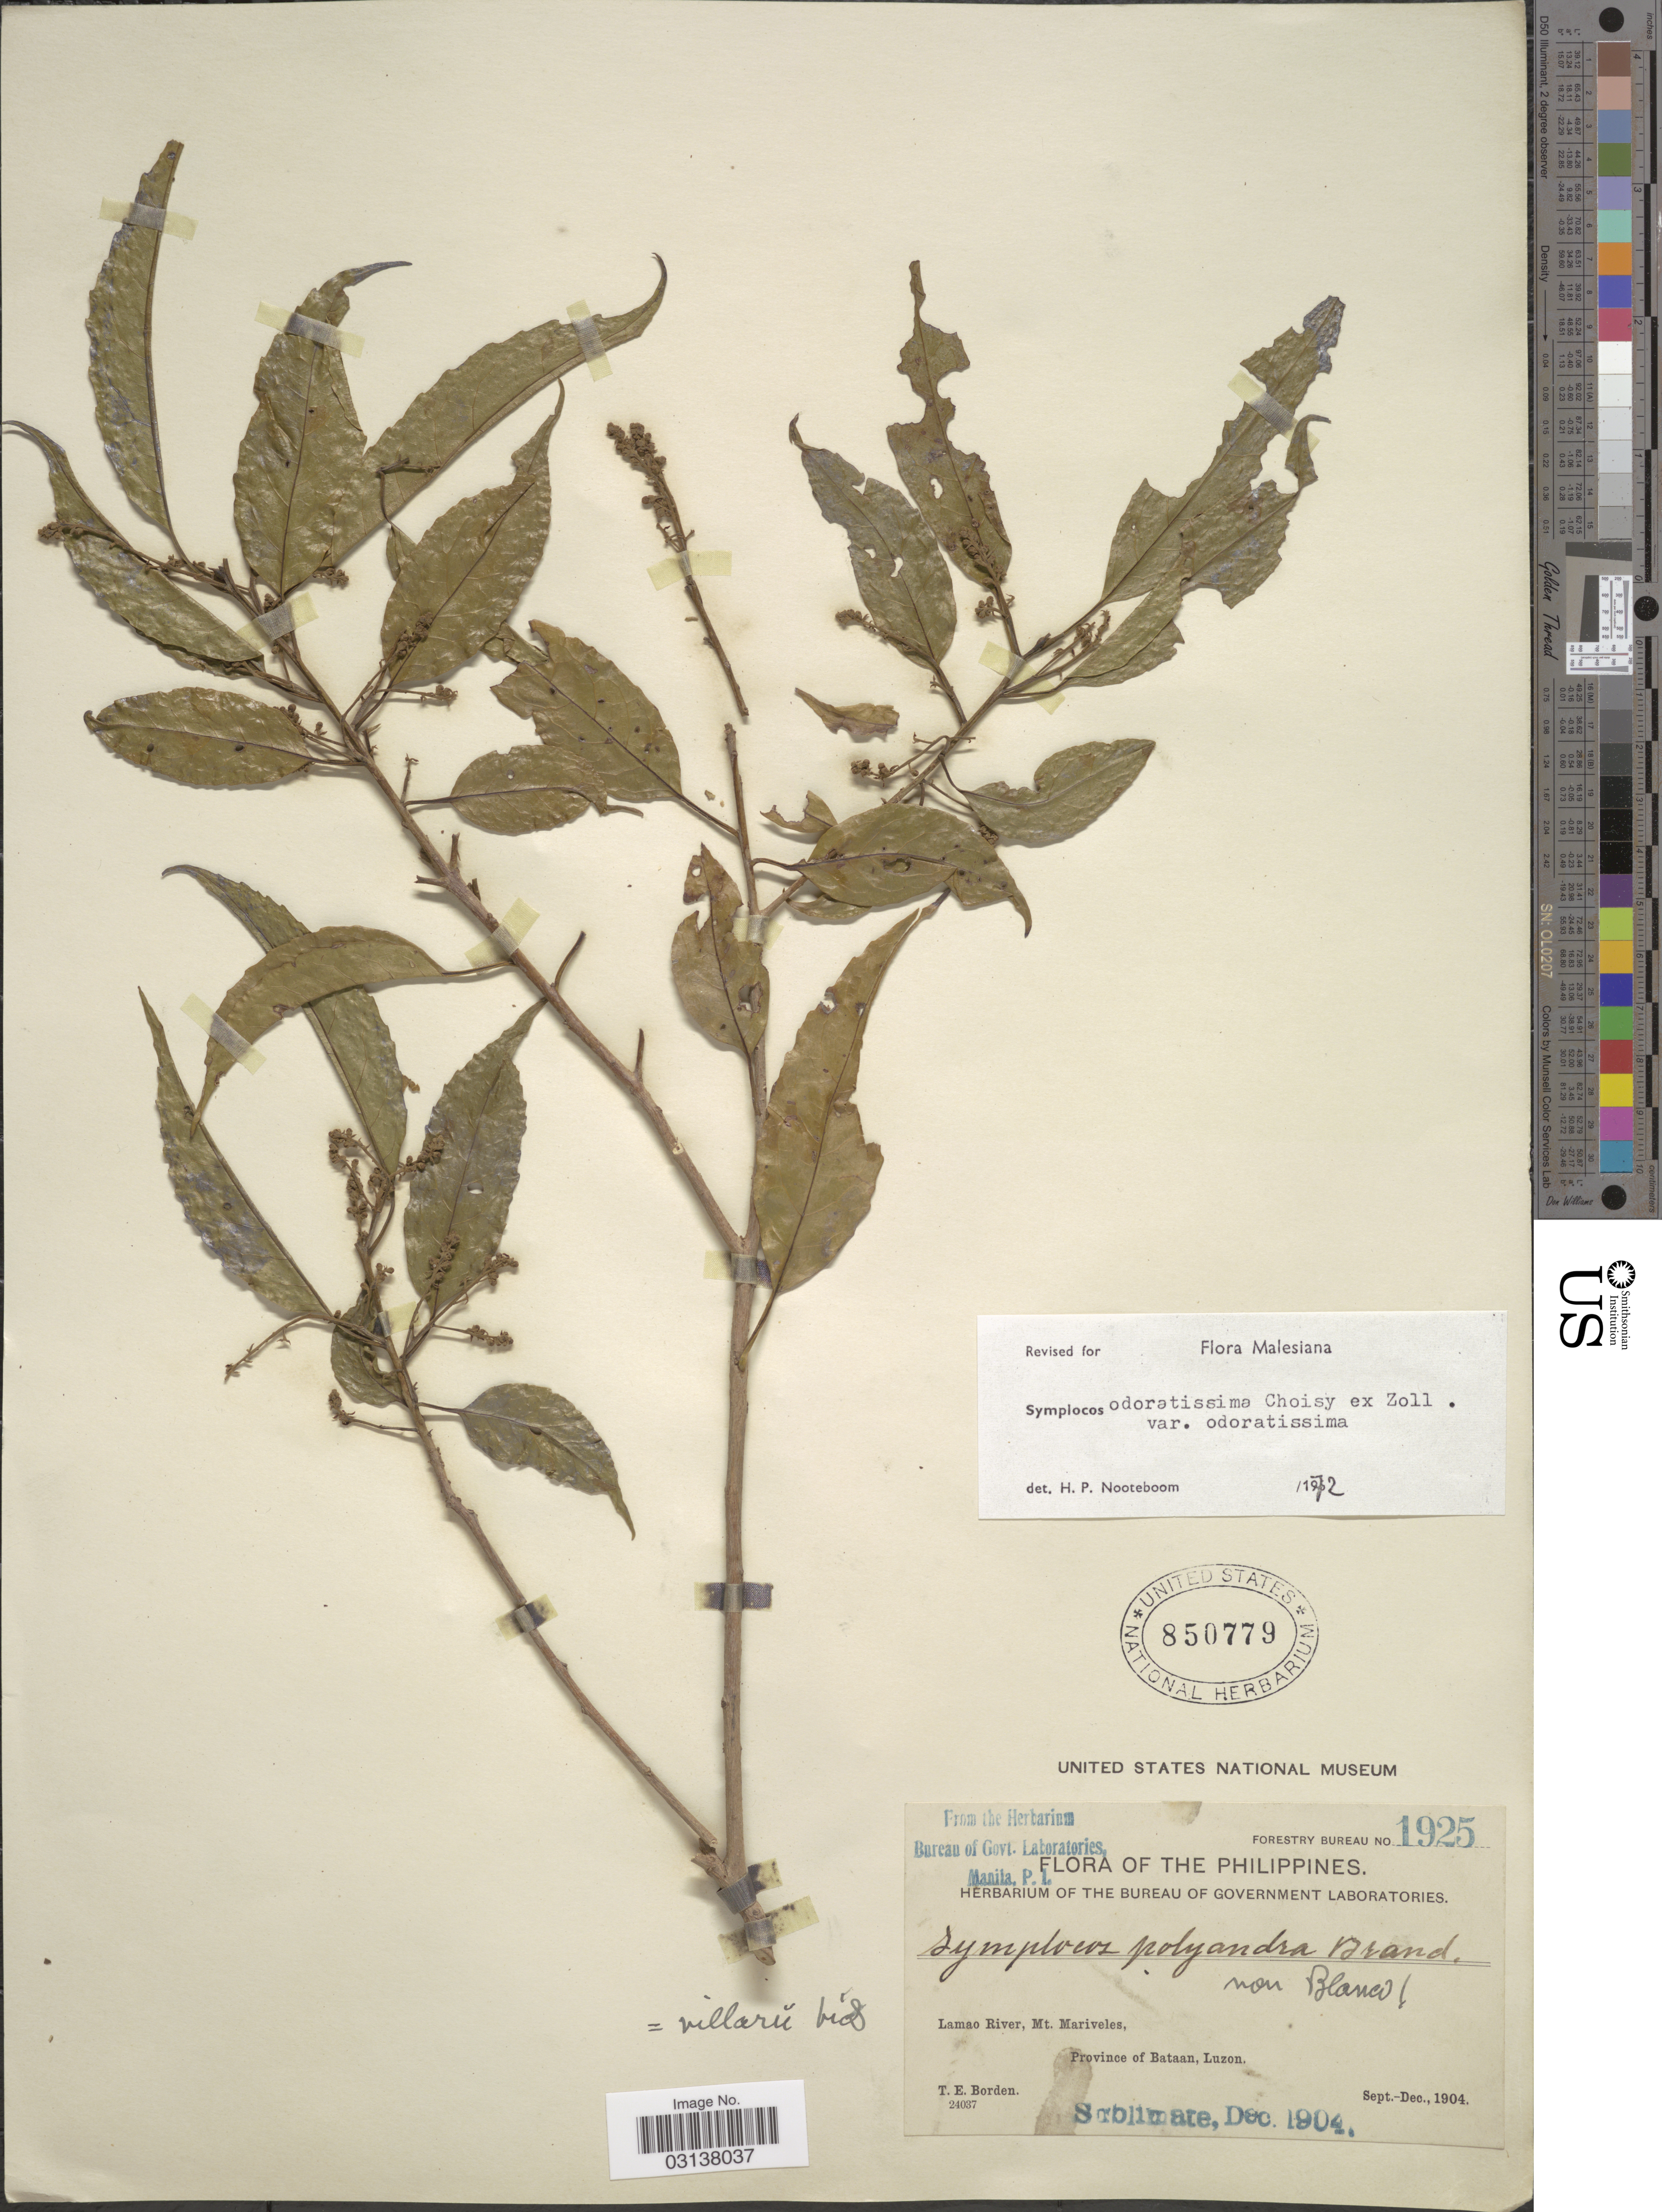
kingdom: Plantae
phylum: Tracheophyta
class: Magnoliopsida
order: Ericales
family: Symplocaceae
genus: Symplocos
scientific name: Symplocos odoratissima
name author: (Blume) Choisy ex Zoll.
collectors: T. E. Borden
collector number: Forestry Bureau 1925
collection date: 1904-09/1904-12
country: Philippines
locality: The Philippines. Lamao River, Mt. Mariveles, Province of Bataan, Luzon.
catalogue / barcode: US 850779